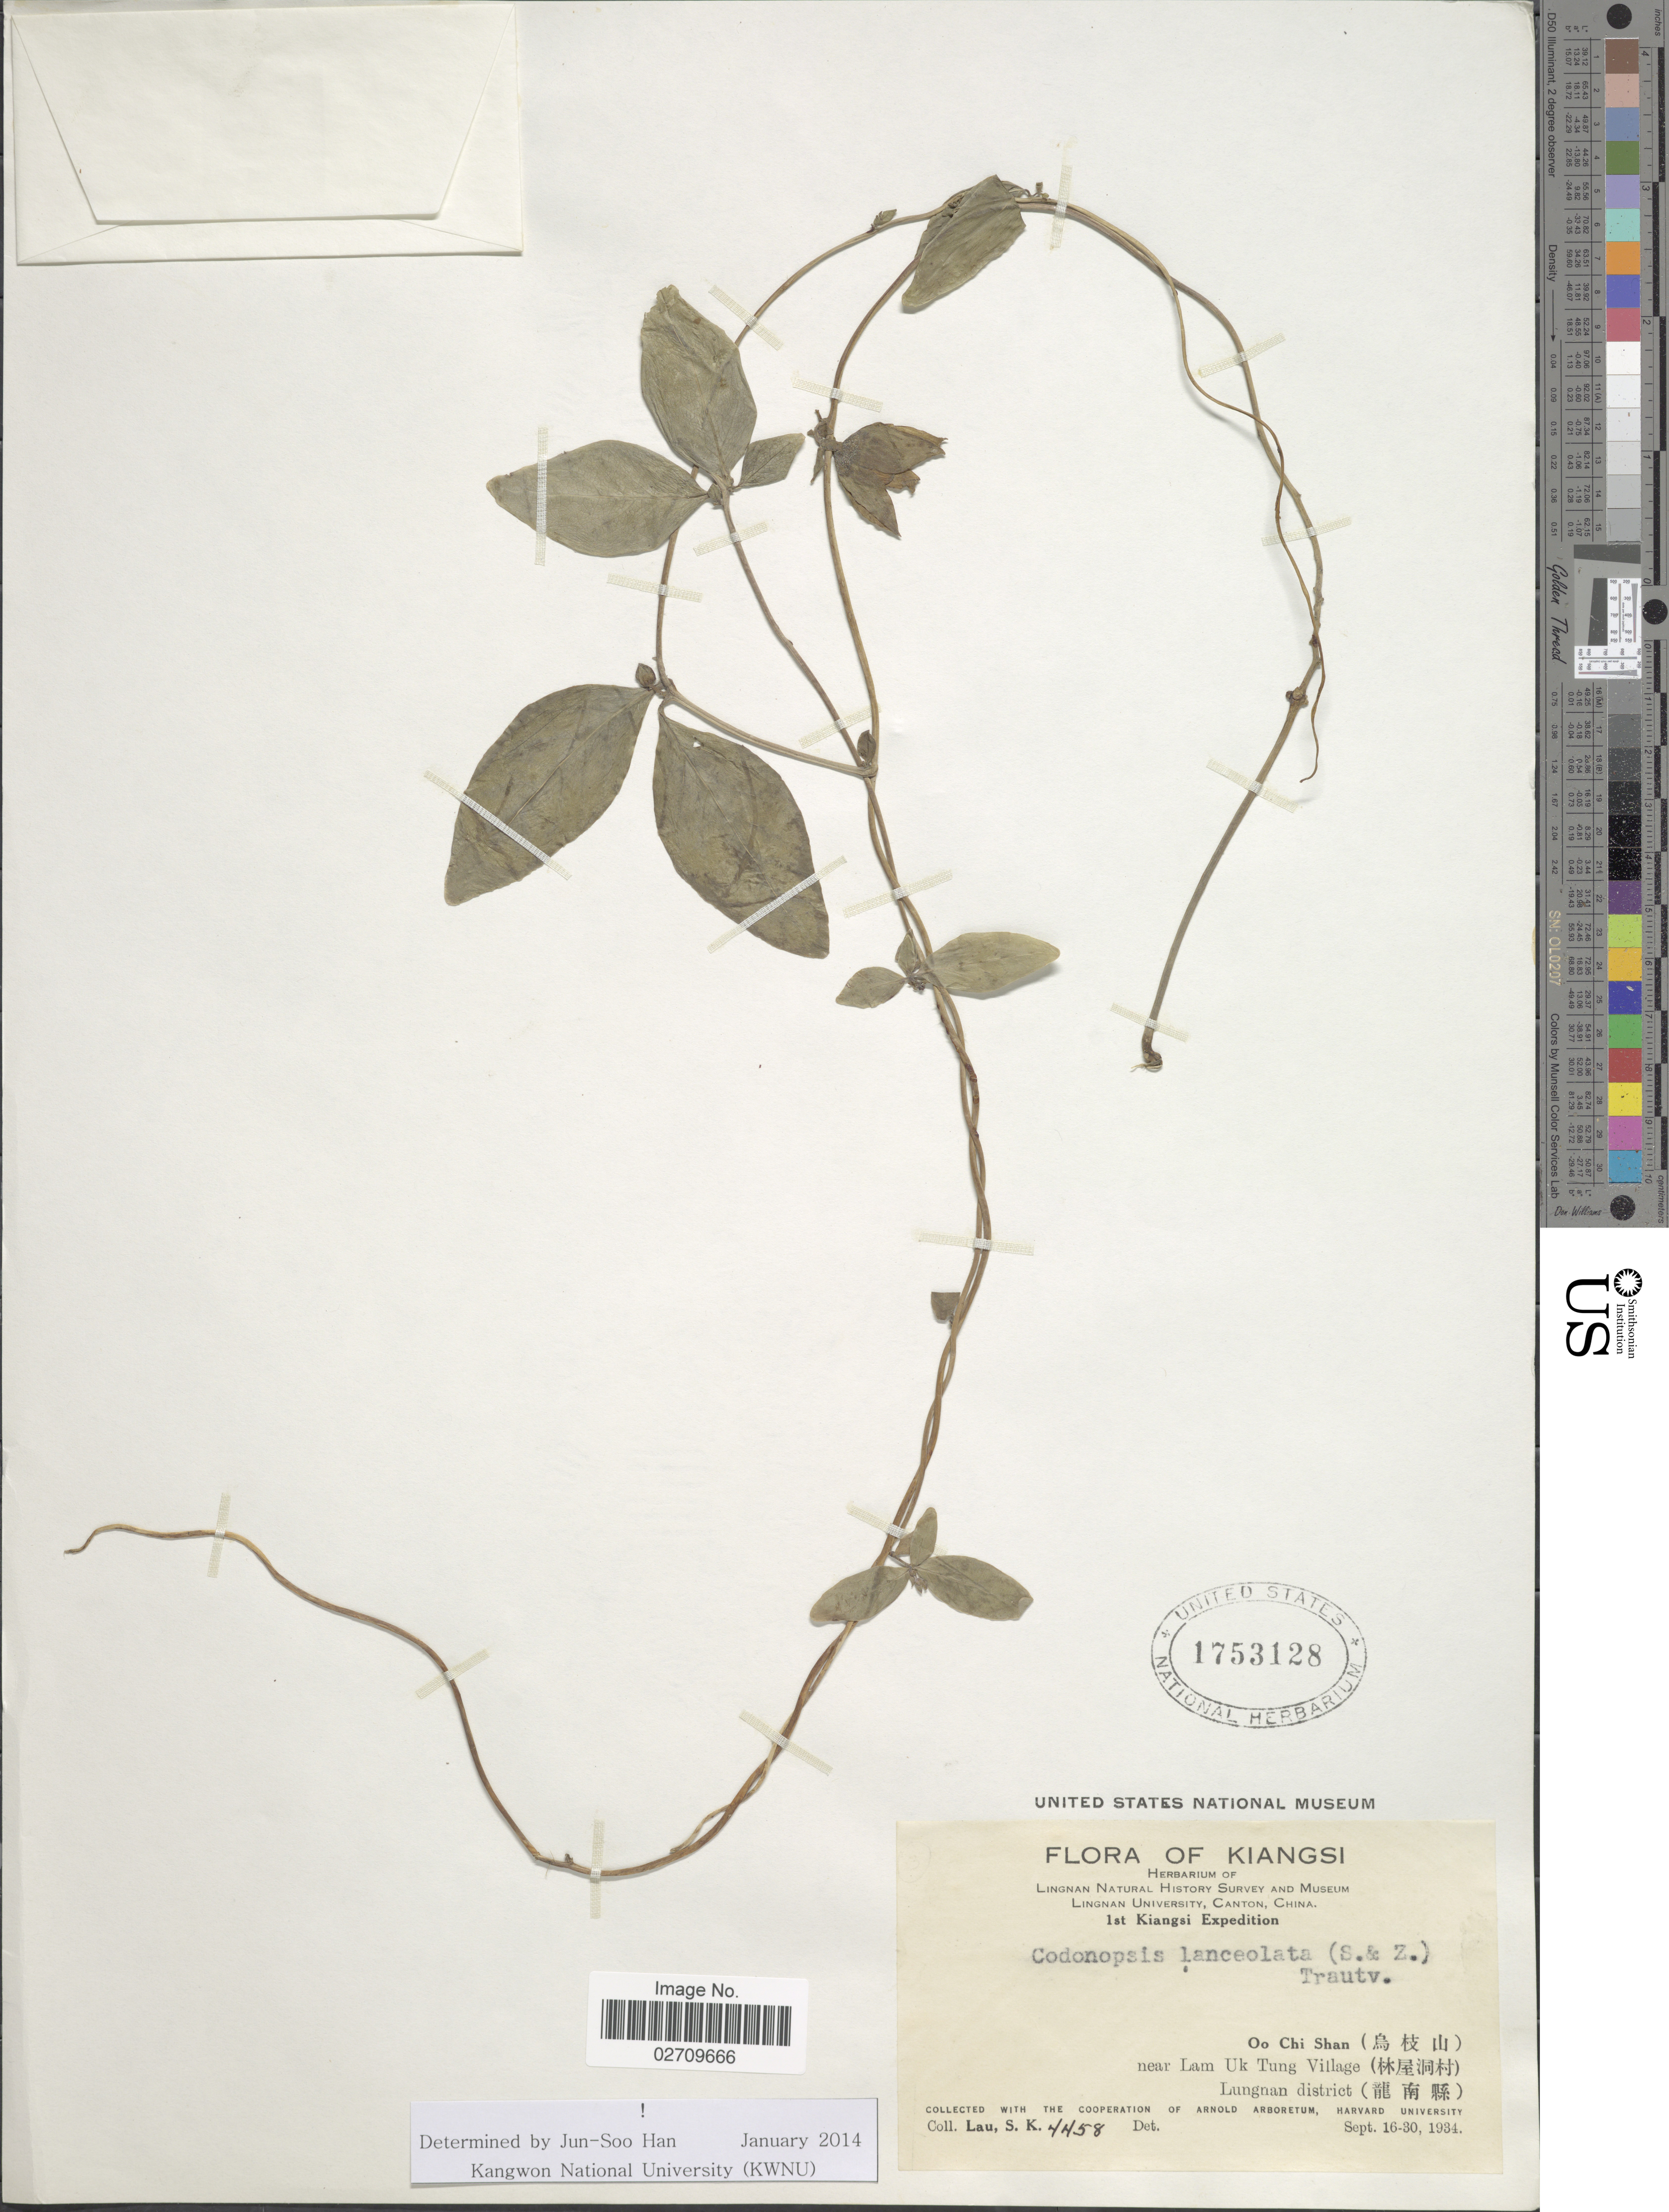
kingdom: Plantae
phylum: Tracheophyta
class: Magnoliopsida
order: Asterales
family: Campanulaceae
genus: Codonopsis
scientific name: Codonopsis lanceolata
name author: (Siebold & Zucc.) Benth. & Hook. f. ex Trautv.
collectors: S. K. Lau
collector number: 4458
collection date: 1934-09-16/1934-09-30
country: China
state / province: Jiangxi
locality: Oo Chi Shan, near Lam Uk Tung Village, Lungnan district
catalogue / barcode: US 1753128